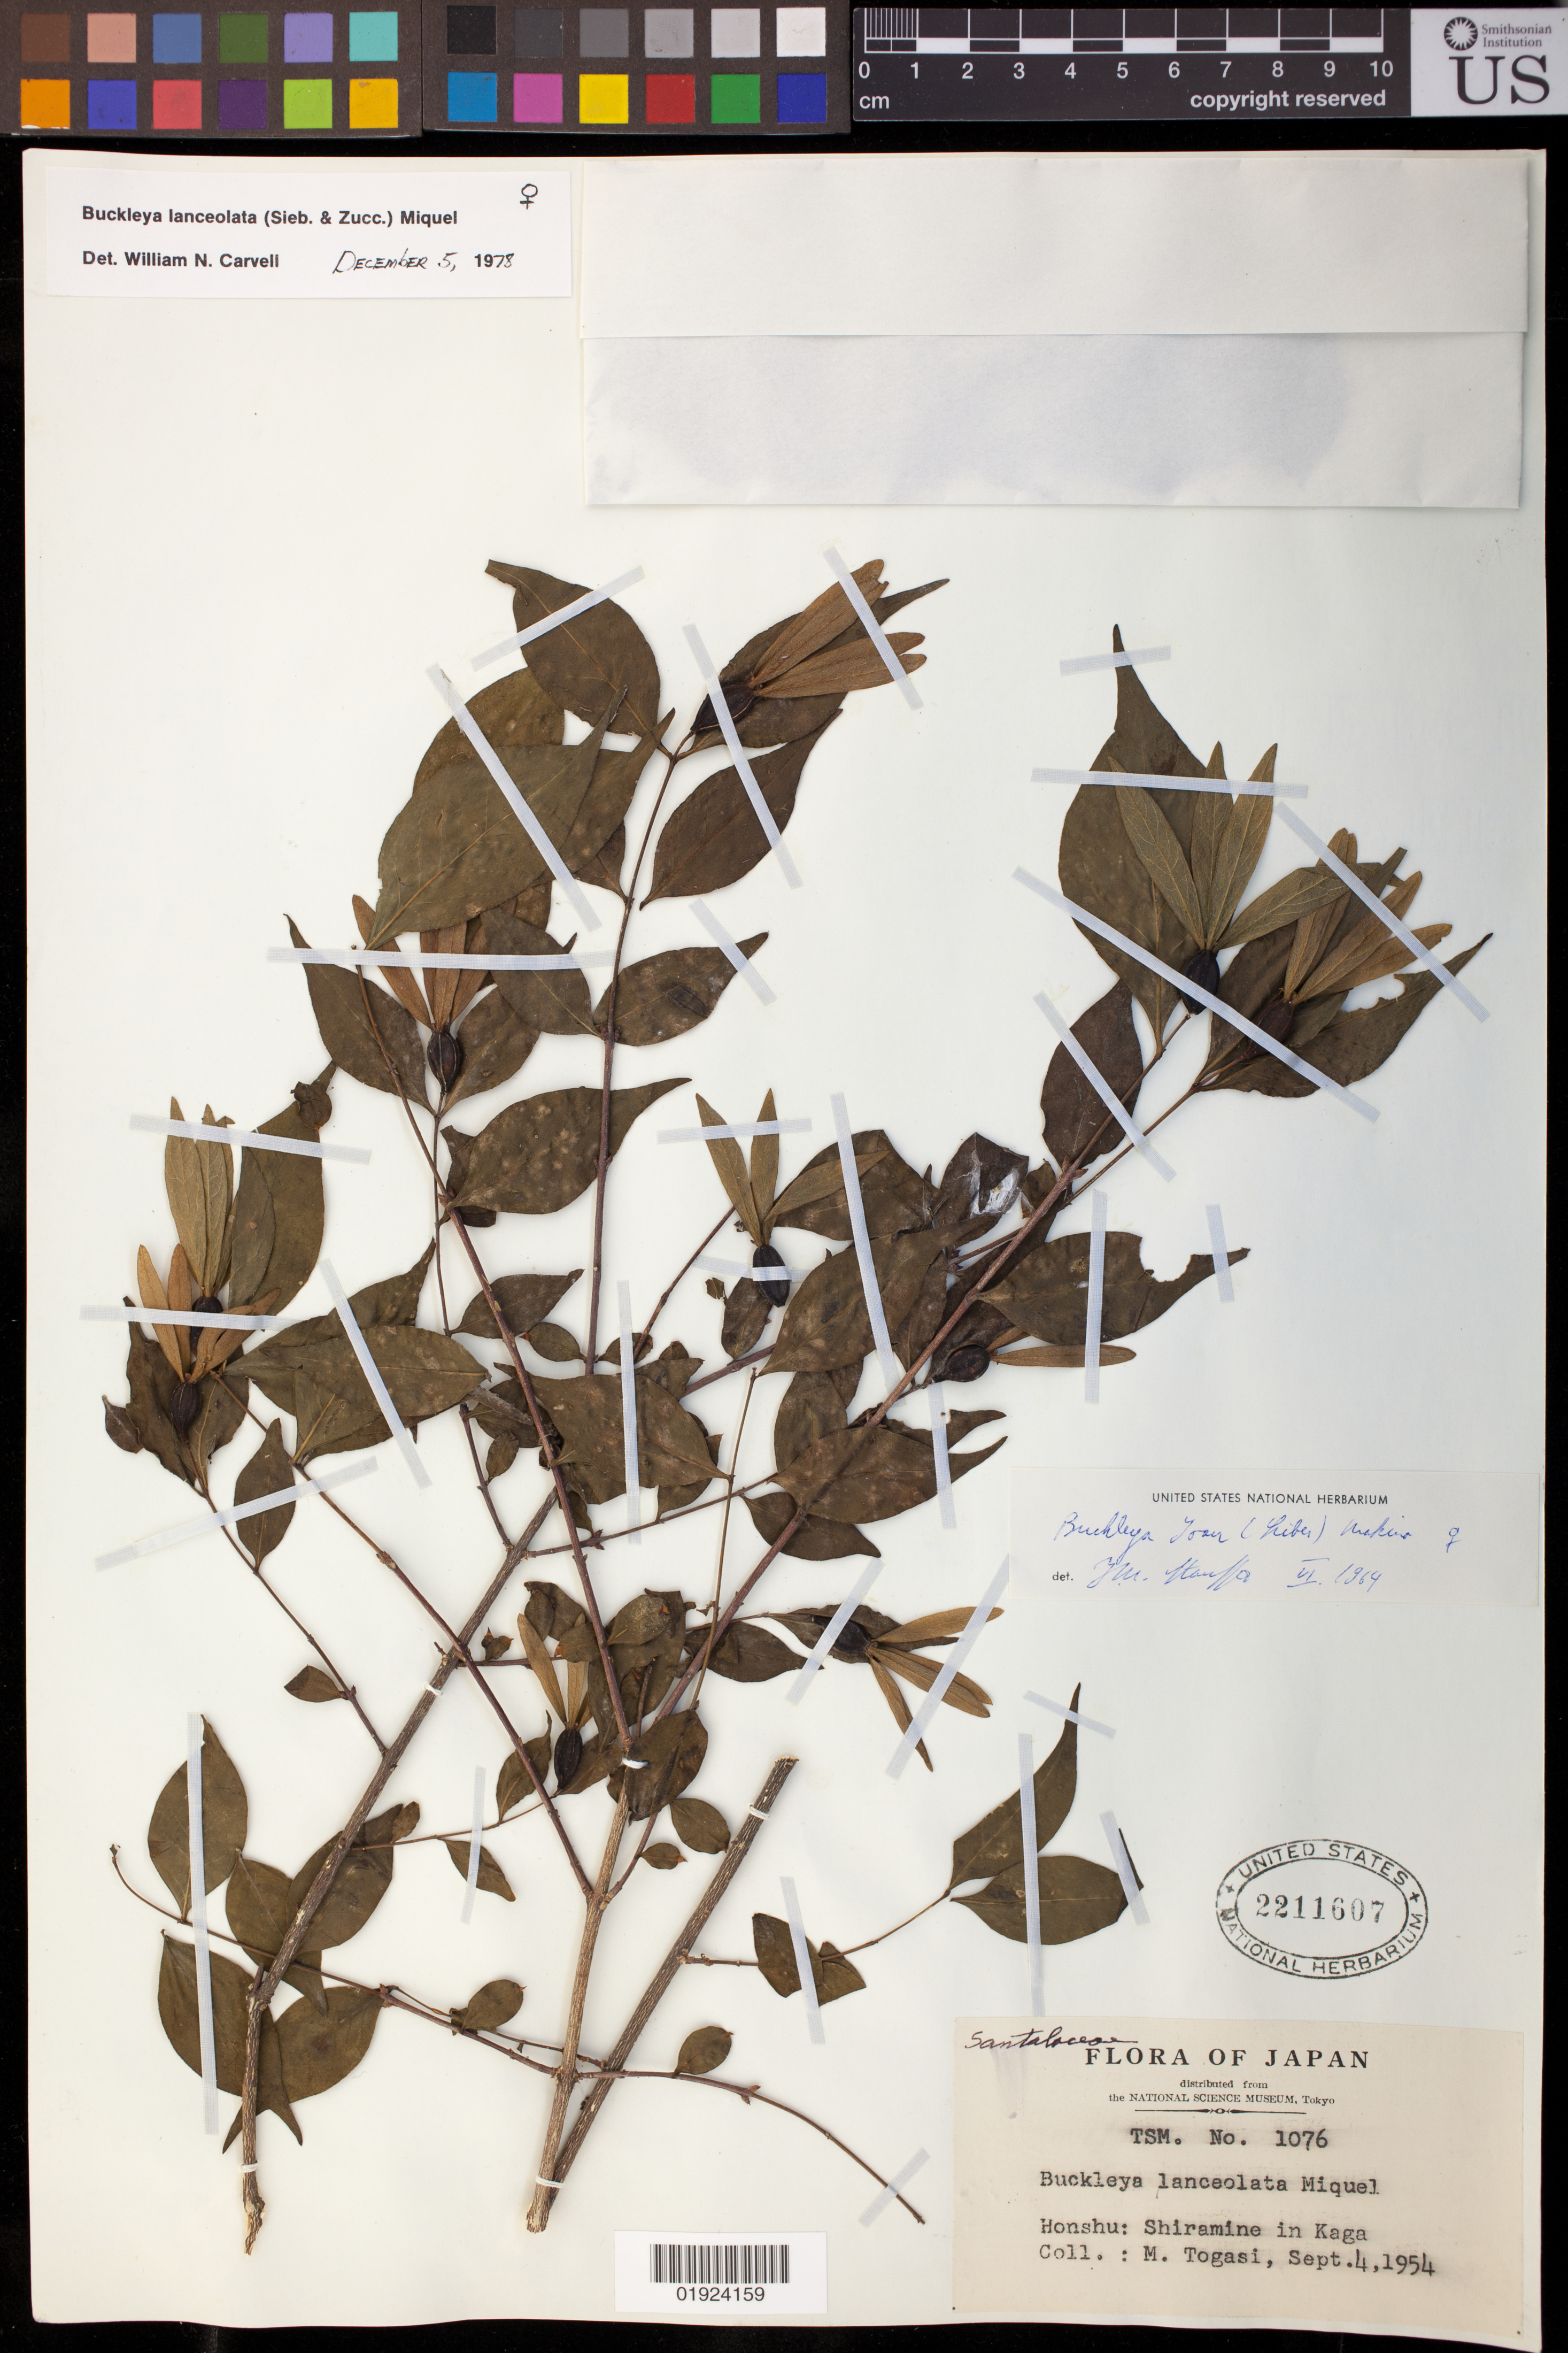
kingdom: Plantae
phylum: Tracheophyta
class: Magnoliopsida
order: Santalales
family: Thesiaceae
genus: Buckleya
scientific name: Buckleya lanceolata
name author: (Siebold & Zucc.) Miq.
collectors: M. Togasi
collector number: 1076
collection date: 1954-09-04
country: Japan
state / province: Nagano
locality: Honshu: Shiramine in Kaga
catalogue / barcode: US 2211607